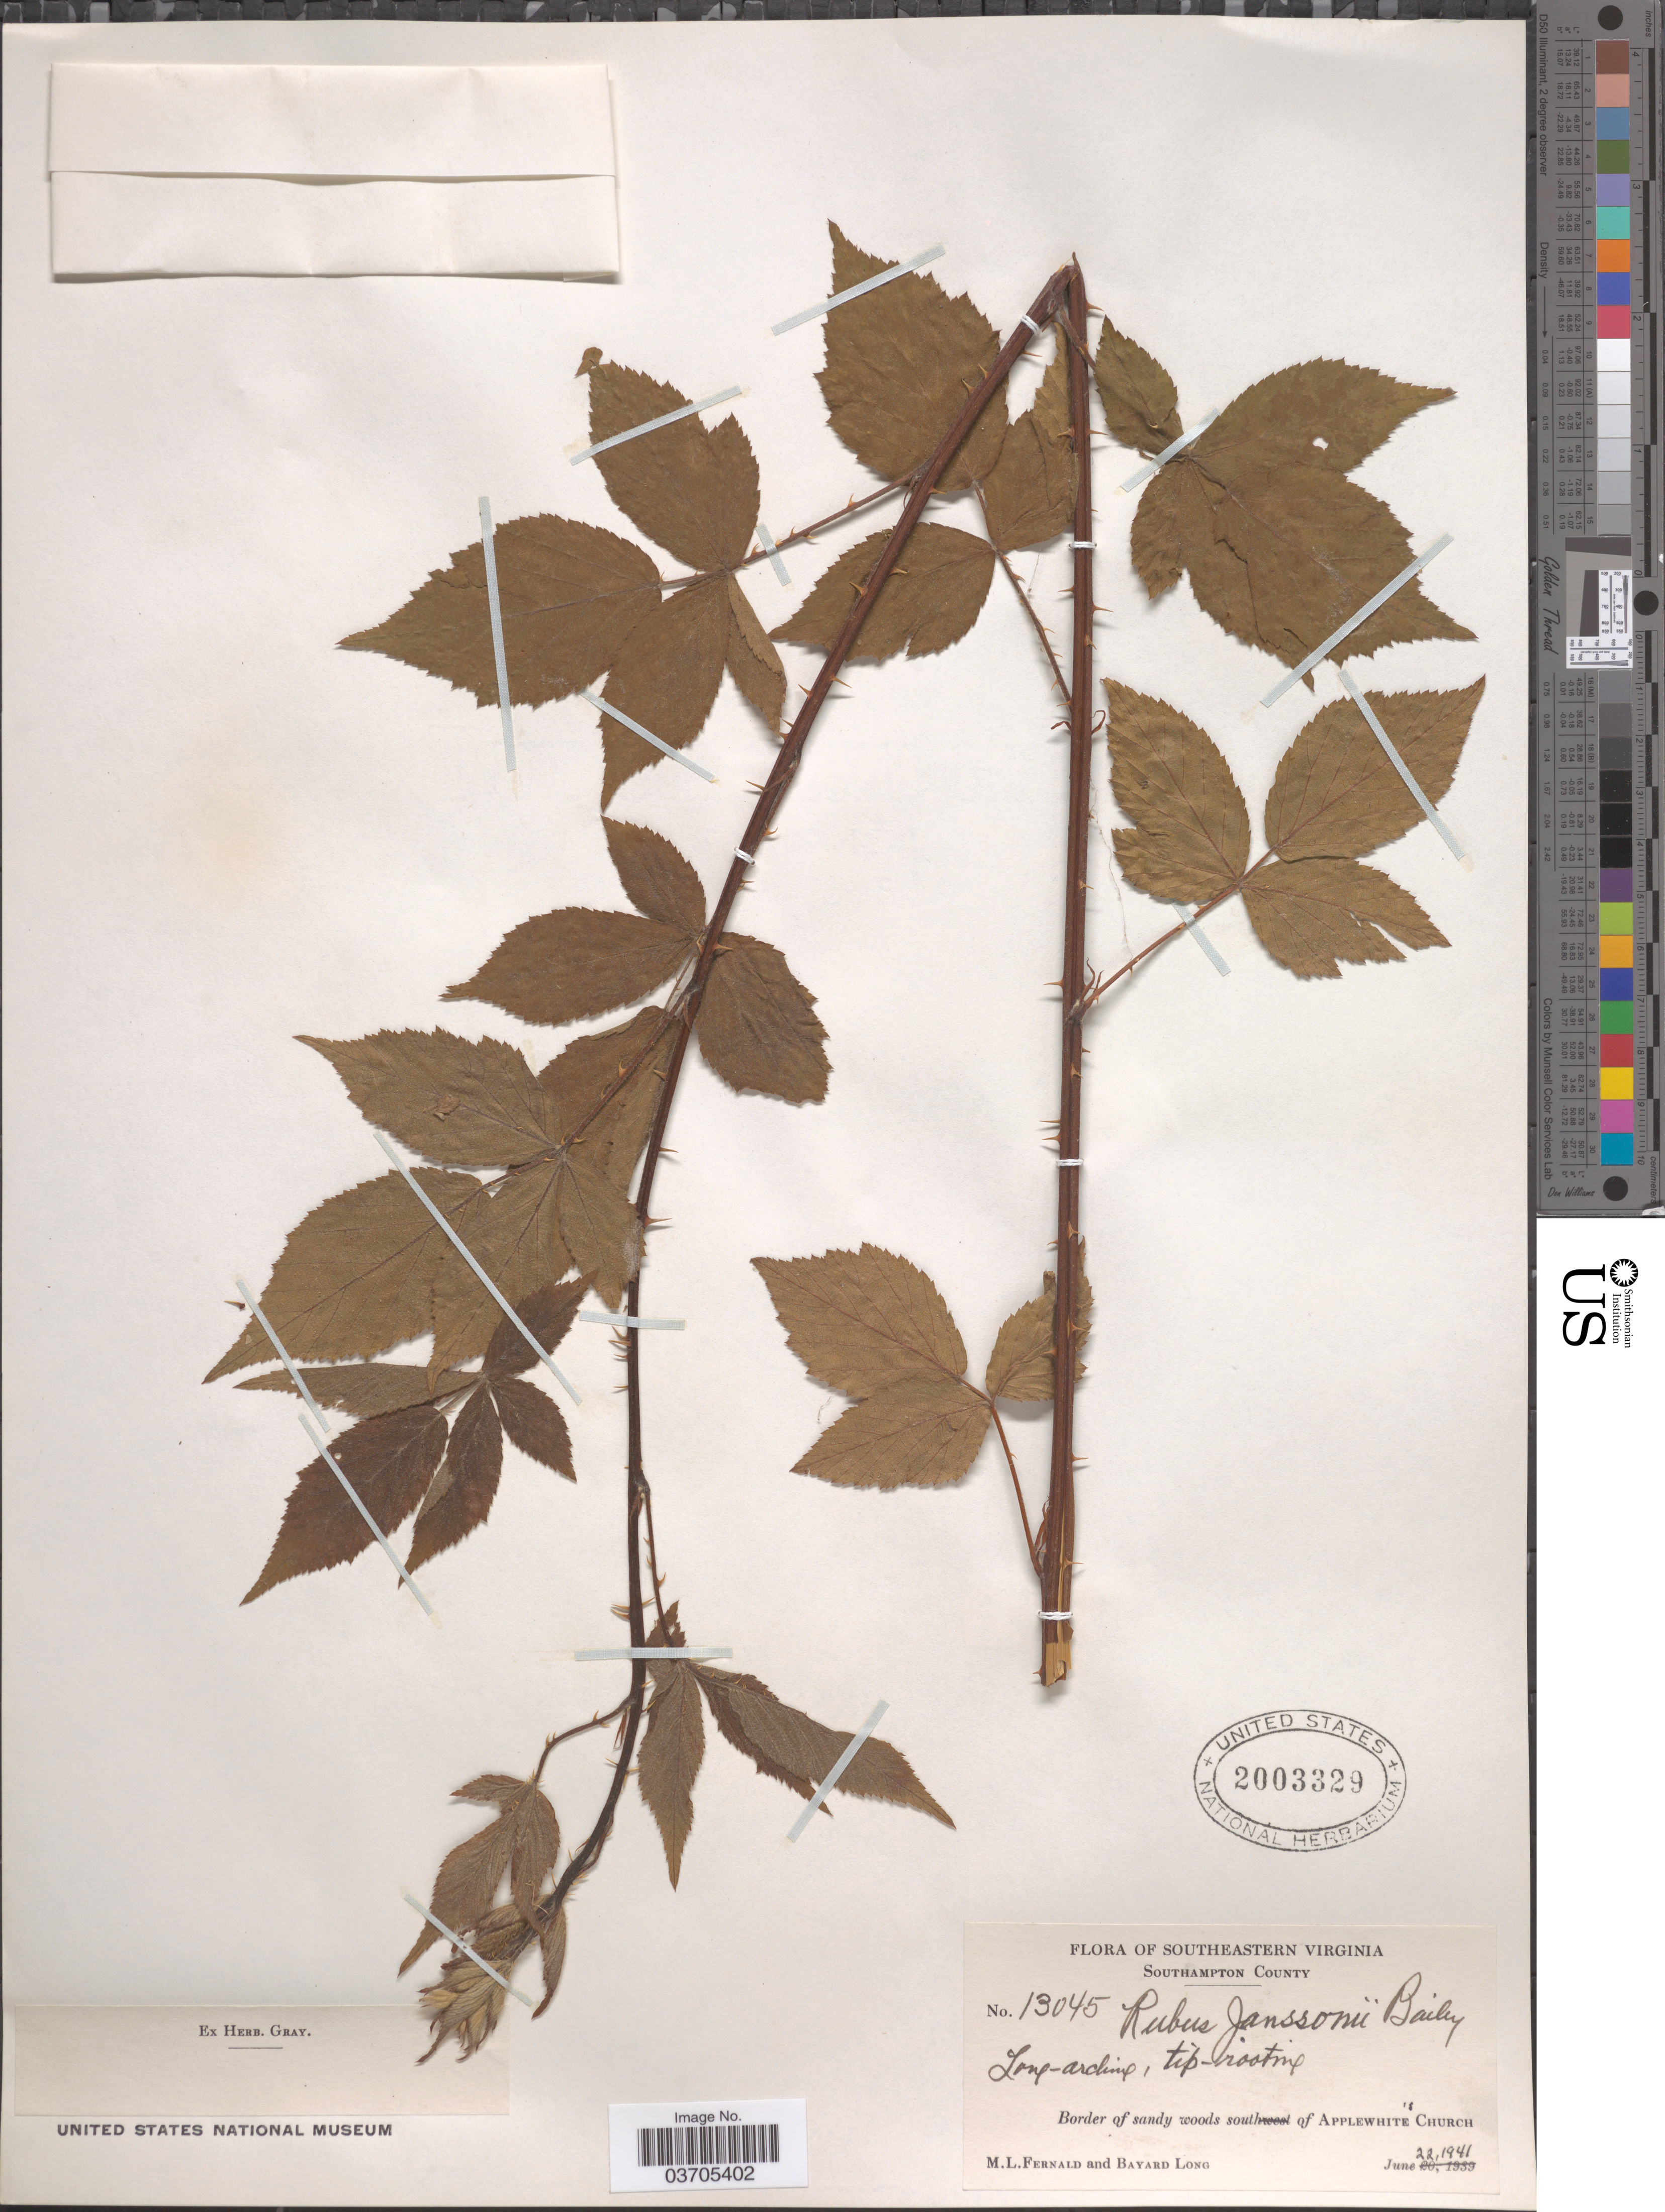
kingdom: Plantae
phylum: Tracheophyta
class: Magnoliopsida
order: Rosales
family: Rosaceae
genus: Rubus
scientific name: Rubus janssonii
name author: L.H. Bailey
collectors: M. L. Fernald & B. Long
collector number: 13045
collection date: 1941-06-22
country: United States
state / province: Virginia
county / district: Southampton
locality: Southeastern Virginia. Southampton County. Border of sandy woods south of Applewhite's Church.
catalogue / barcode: US 2003329